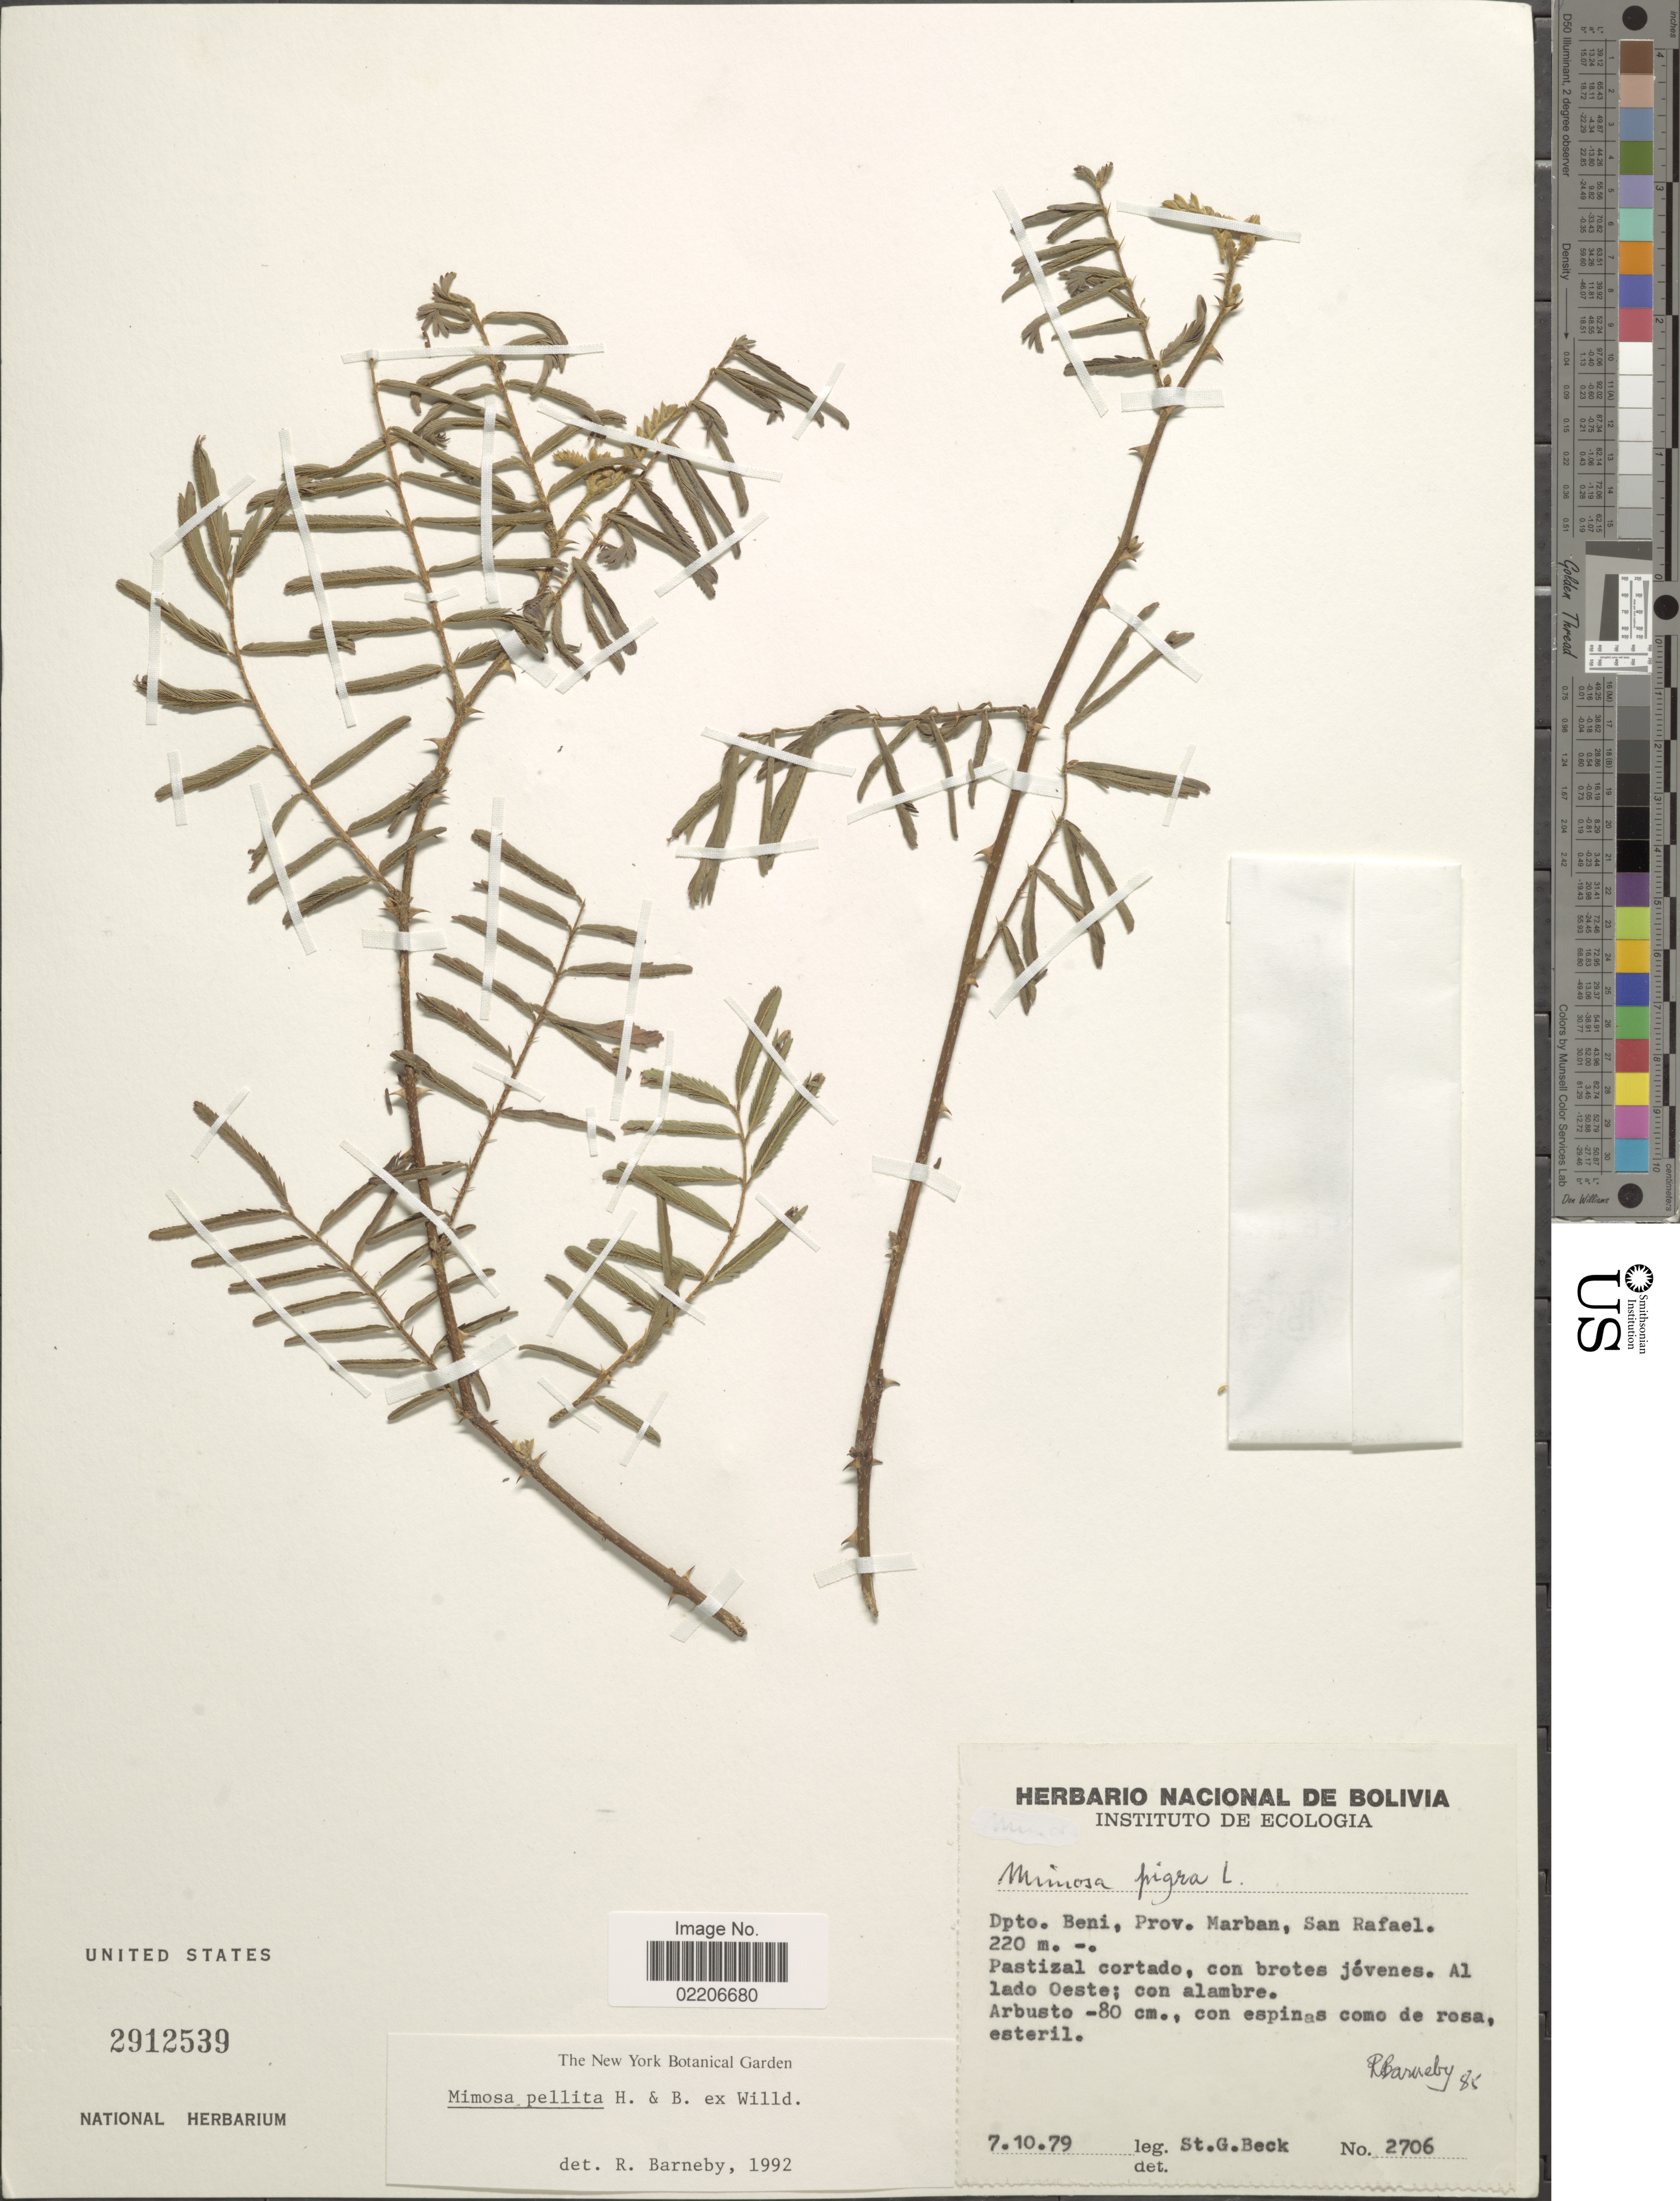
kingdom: Plantae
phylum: Tracheophyta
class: Magnoliopsida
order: Fabales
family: Fabaceae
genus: Mimosa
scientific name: Mimosa pellita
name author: Humb. & Bonpl. ex Willd.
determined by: Barneby, Rupert C., (NY)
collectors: S. G. Beck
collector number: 2706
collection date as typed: Transcribed d/m/y: 7/10/79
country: Bolivia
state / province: Beni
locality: Prov. Marban, San Rafael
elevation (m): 220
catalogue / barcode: US 2912539